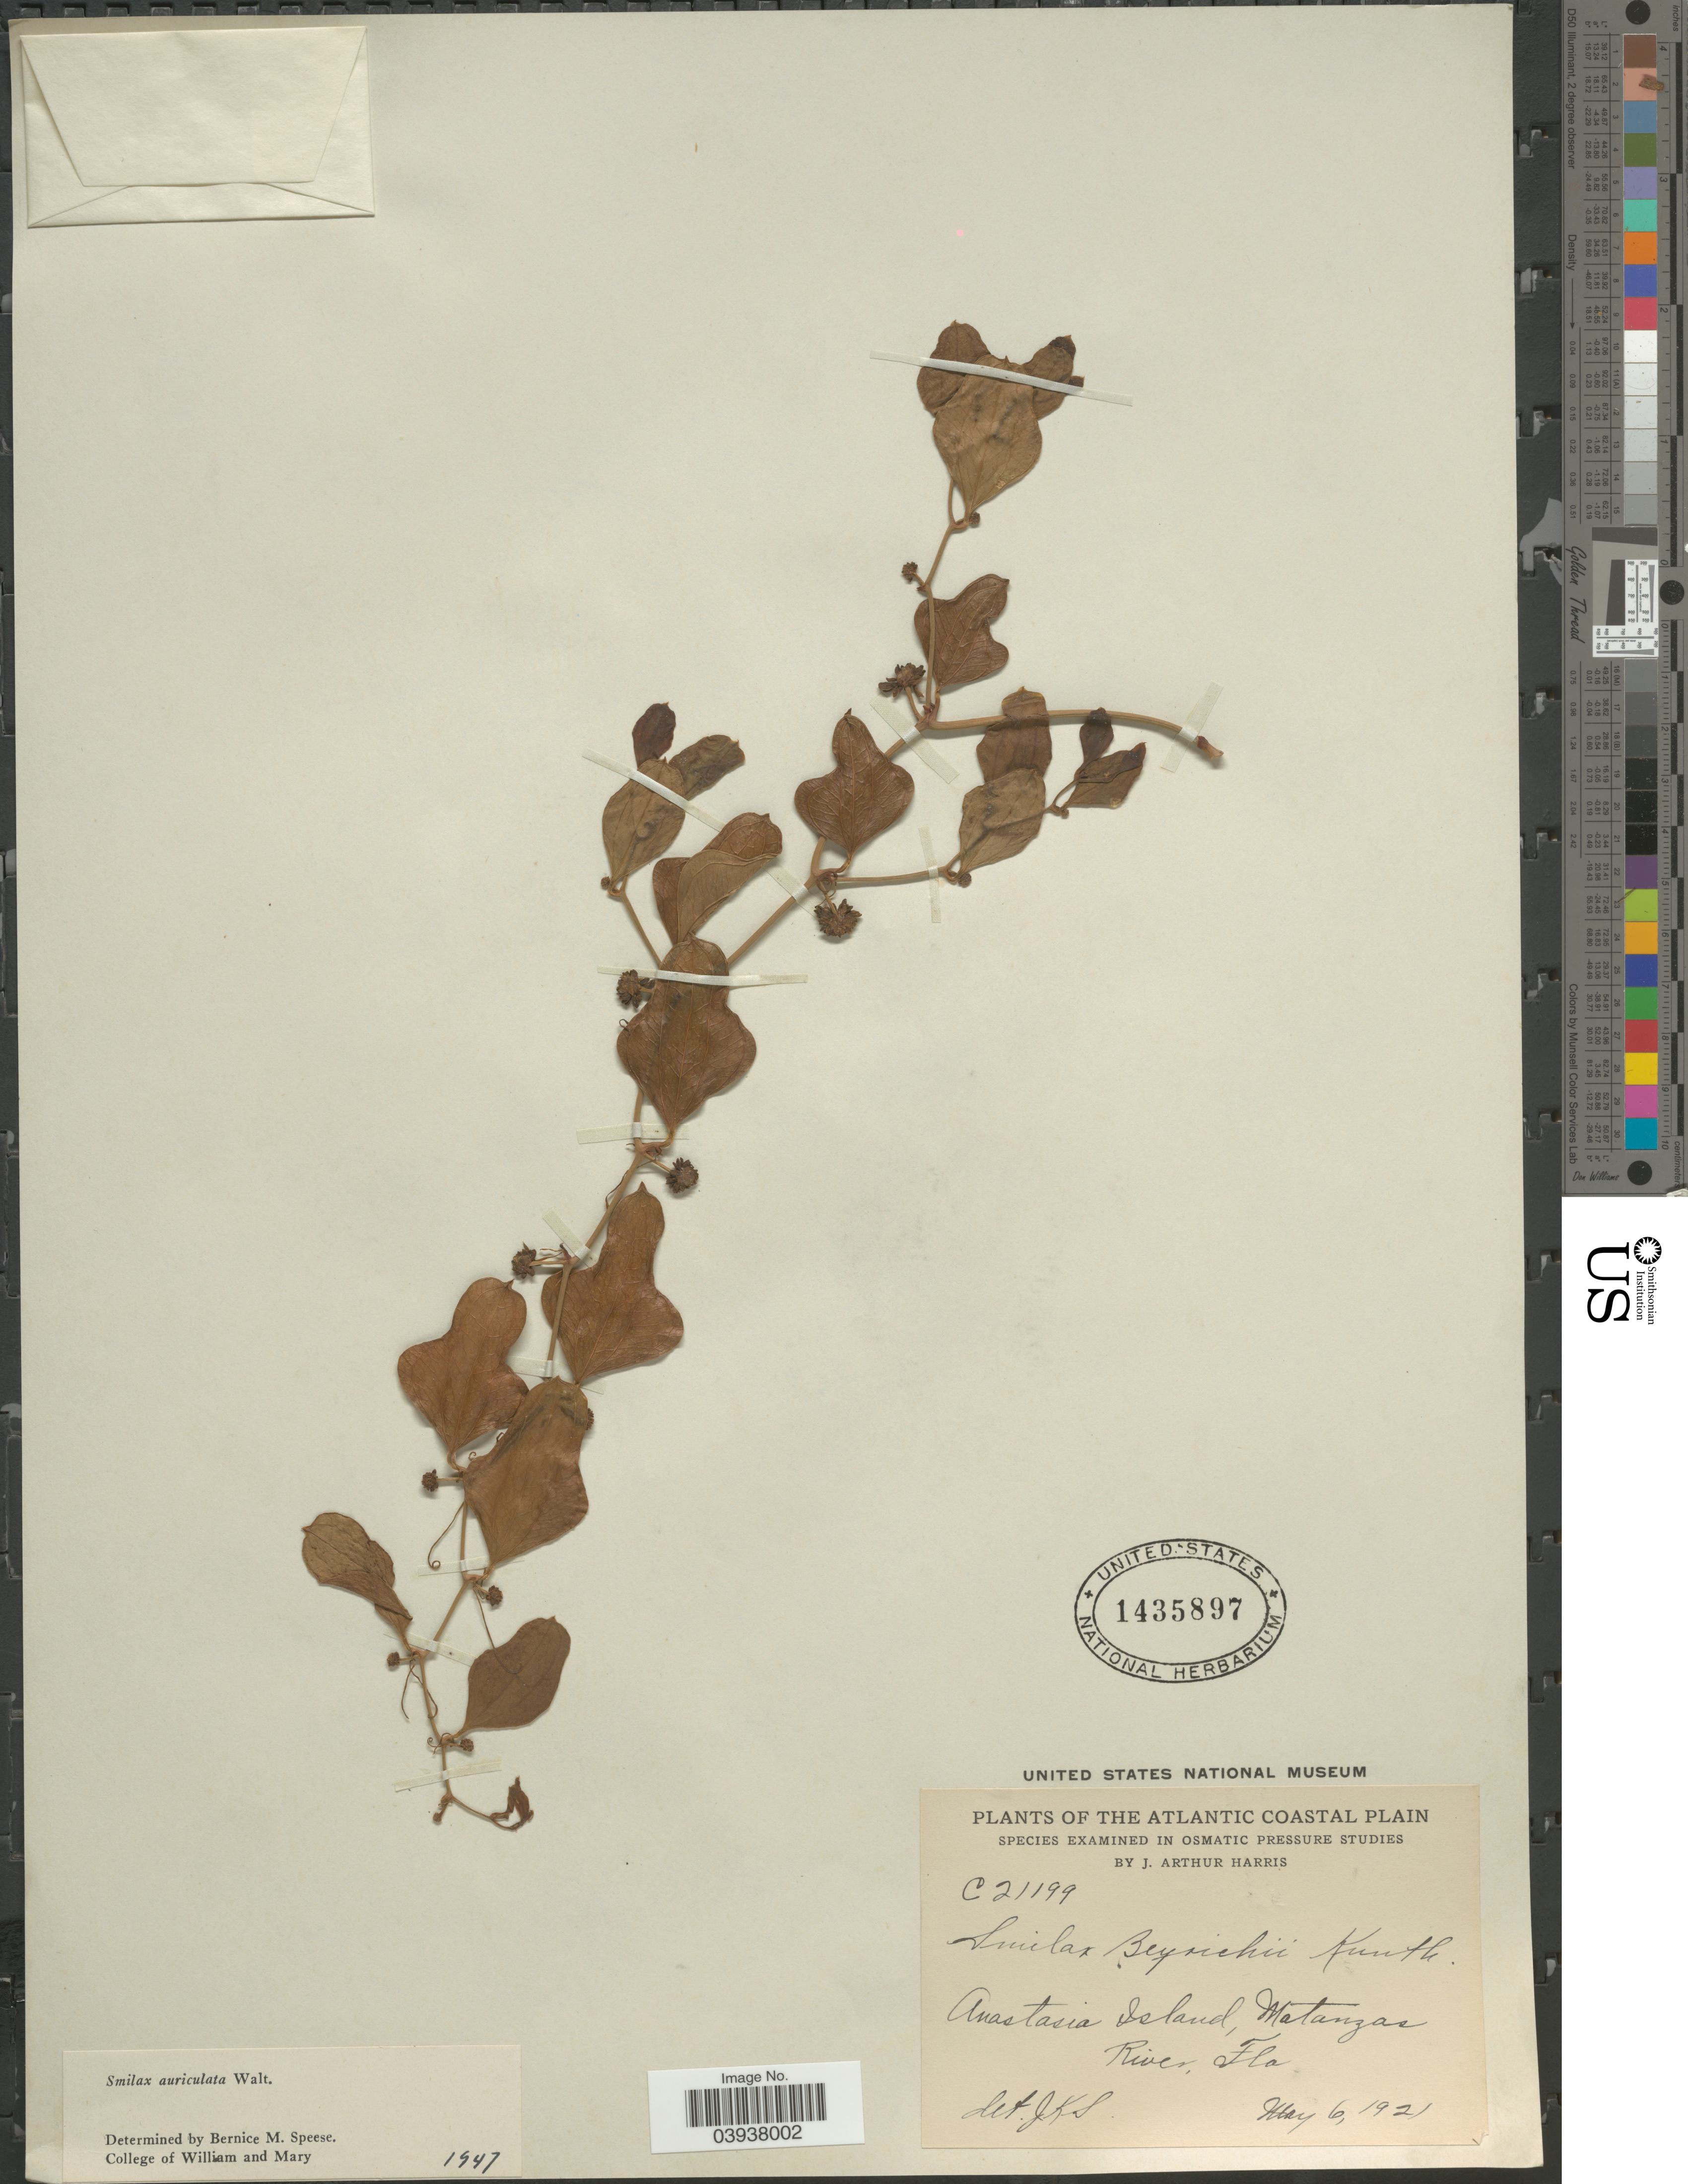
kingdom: Plantae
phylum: Tracheophyta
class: Liliopsida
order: Liliales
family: Smilacaceae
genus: Smilax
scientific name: Smilax auriculata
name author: Walter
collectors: J. A. Harris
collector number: C21199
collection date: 1921-05-06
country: United States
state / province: Florida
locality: Atlantic Coastal Plain. Anastasia Island, Matanzas River.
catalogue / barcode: US 1435897